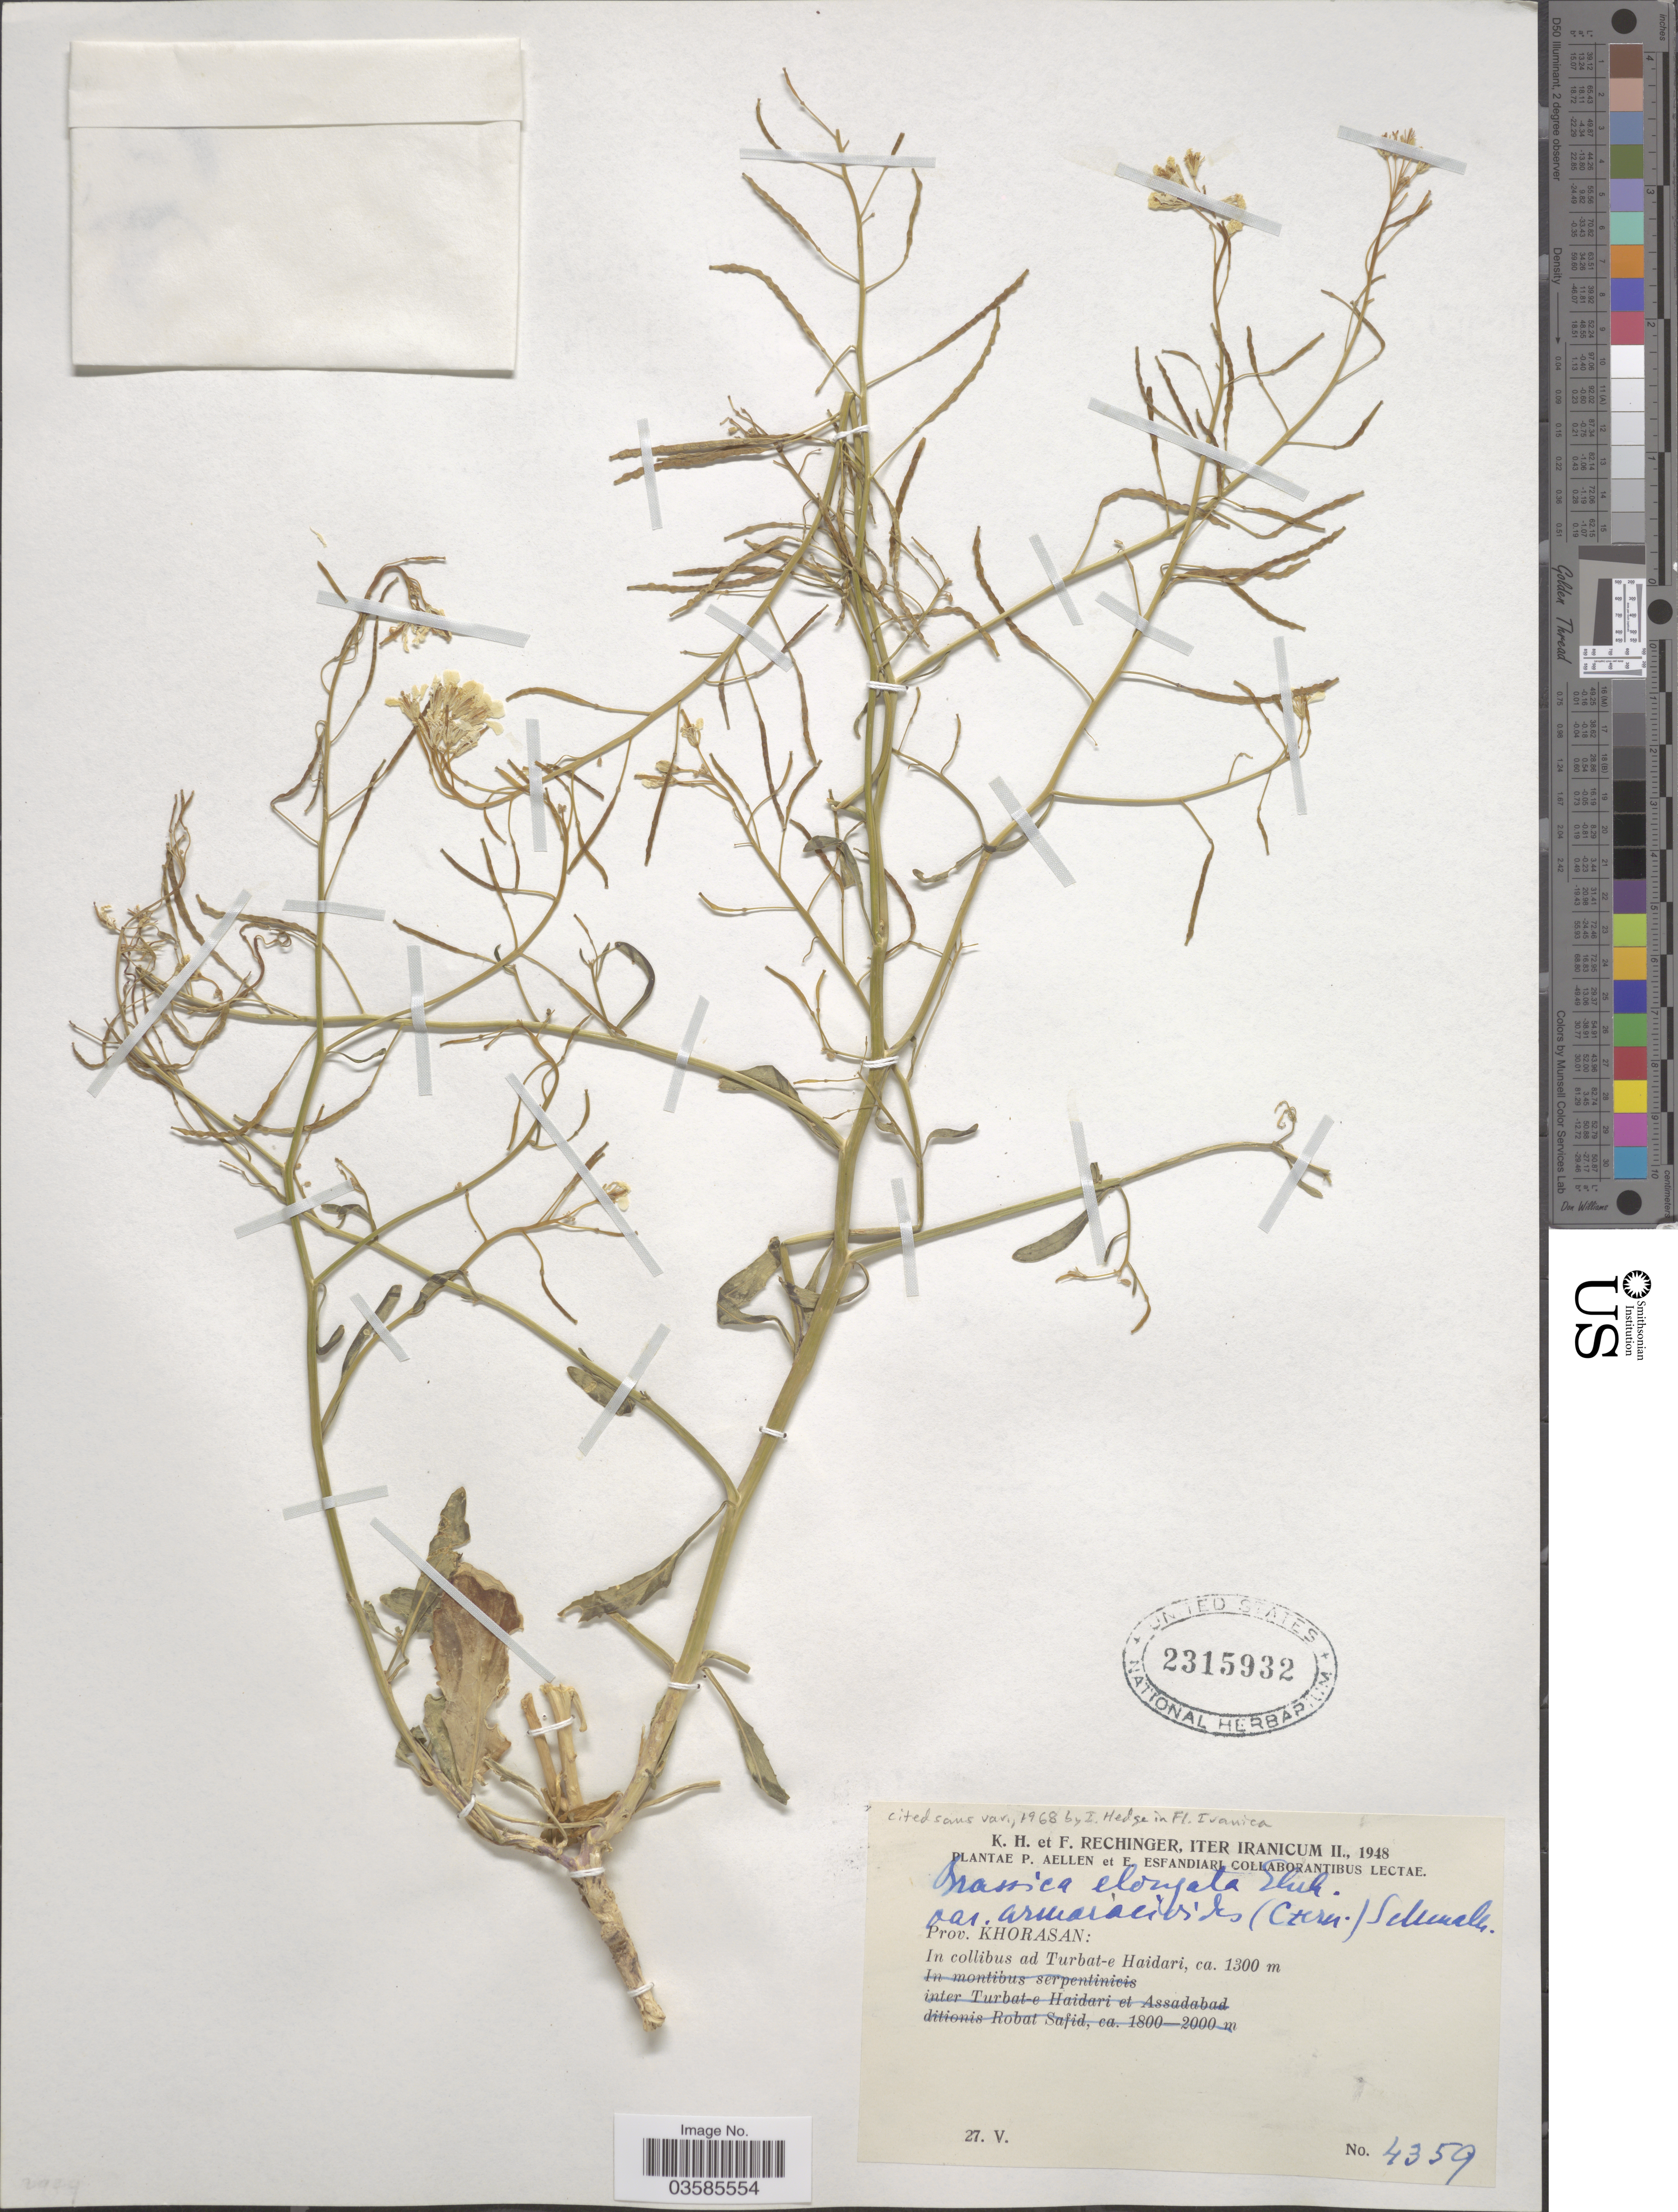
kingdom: Plantae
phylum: Tracheophyta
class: Magnoliopsida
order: Brassicales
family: Brassicaceae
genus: Brassica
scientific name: Brassica elongata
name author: Ehrh.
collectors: K. H. Rechinger & F. Rechinger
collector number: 4359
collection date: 1948-05-27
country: Iran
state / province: Khorasan [obsolete]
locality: In collibus ad Turbat-e Haidari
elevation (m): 1300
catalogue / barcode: US 2315932